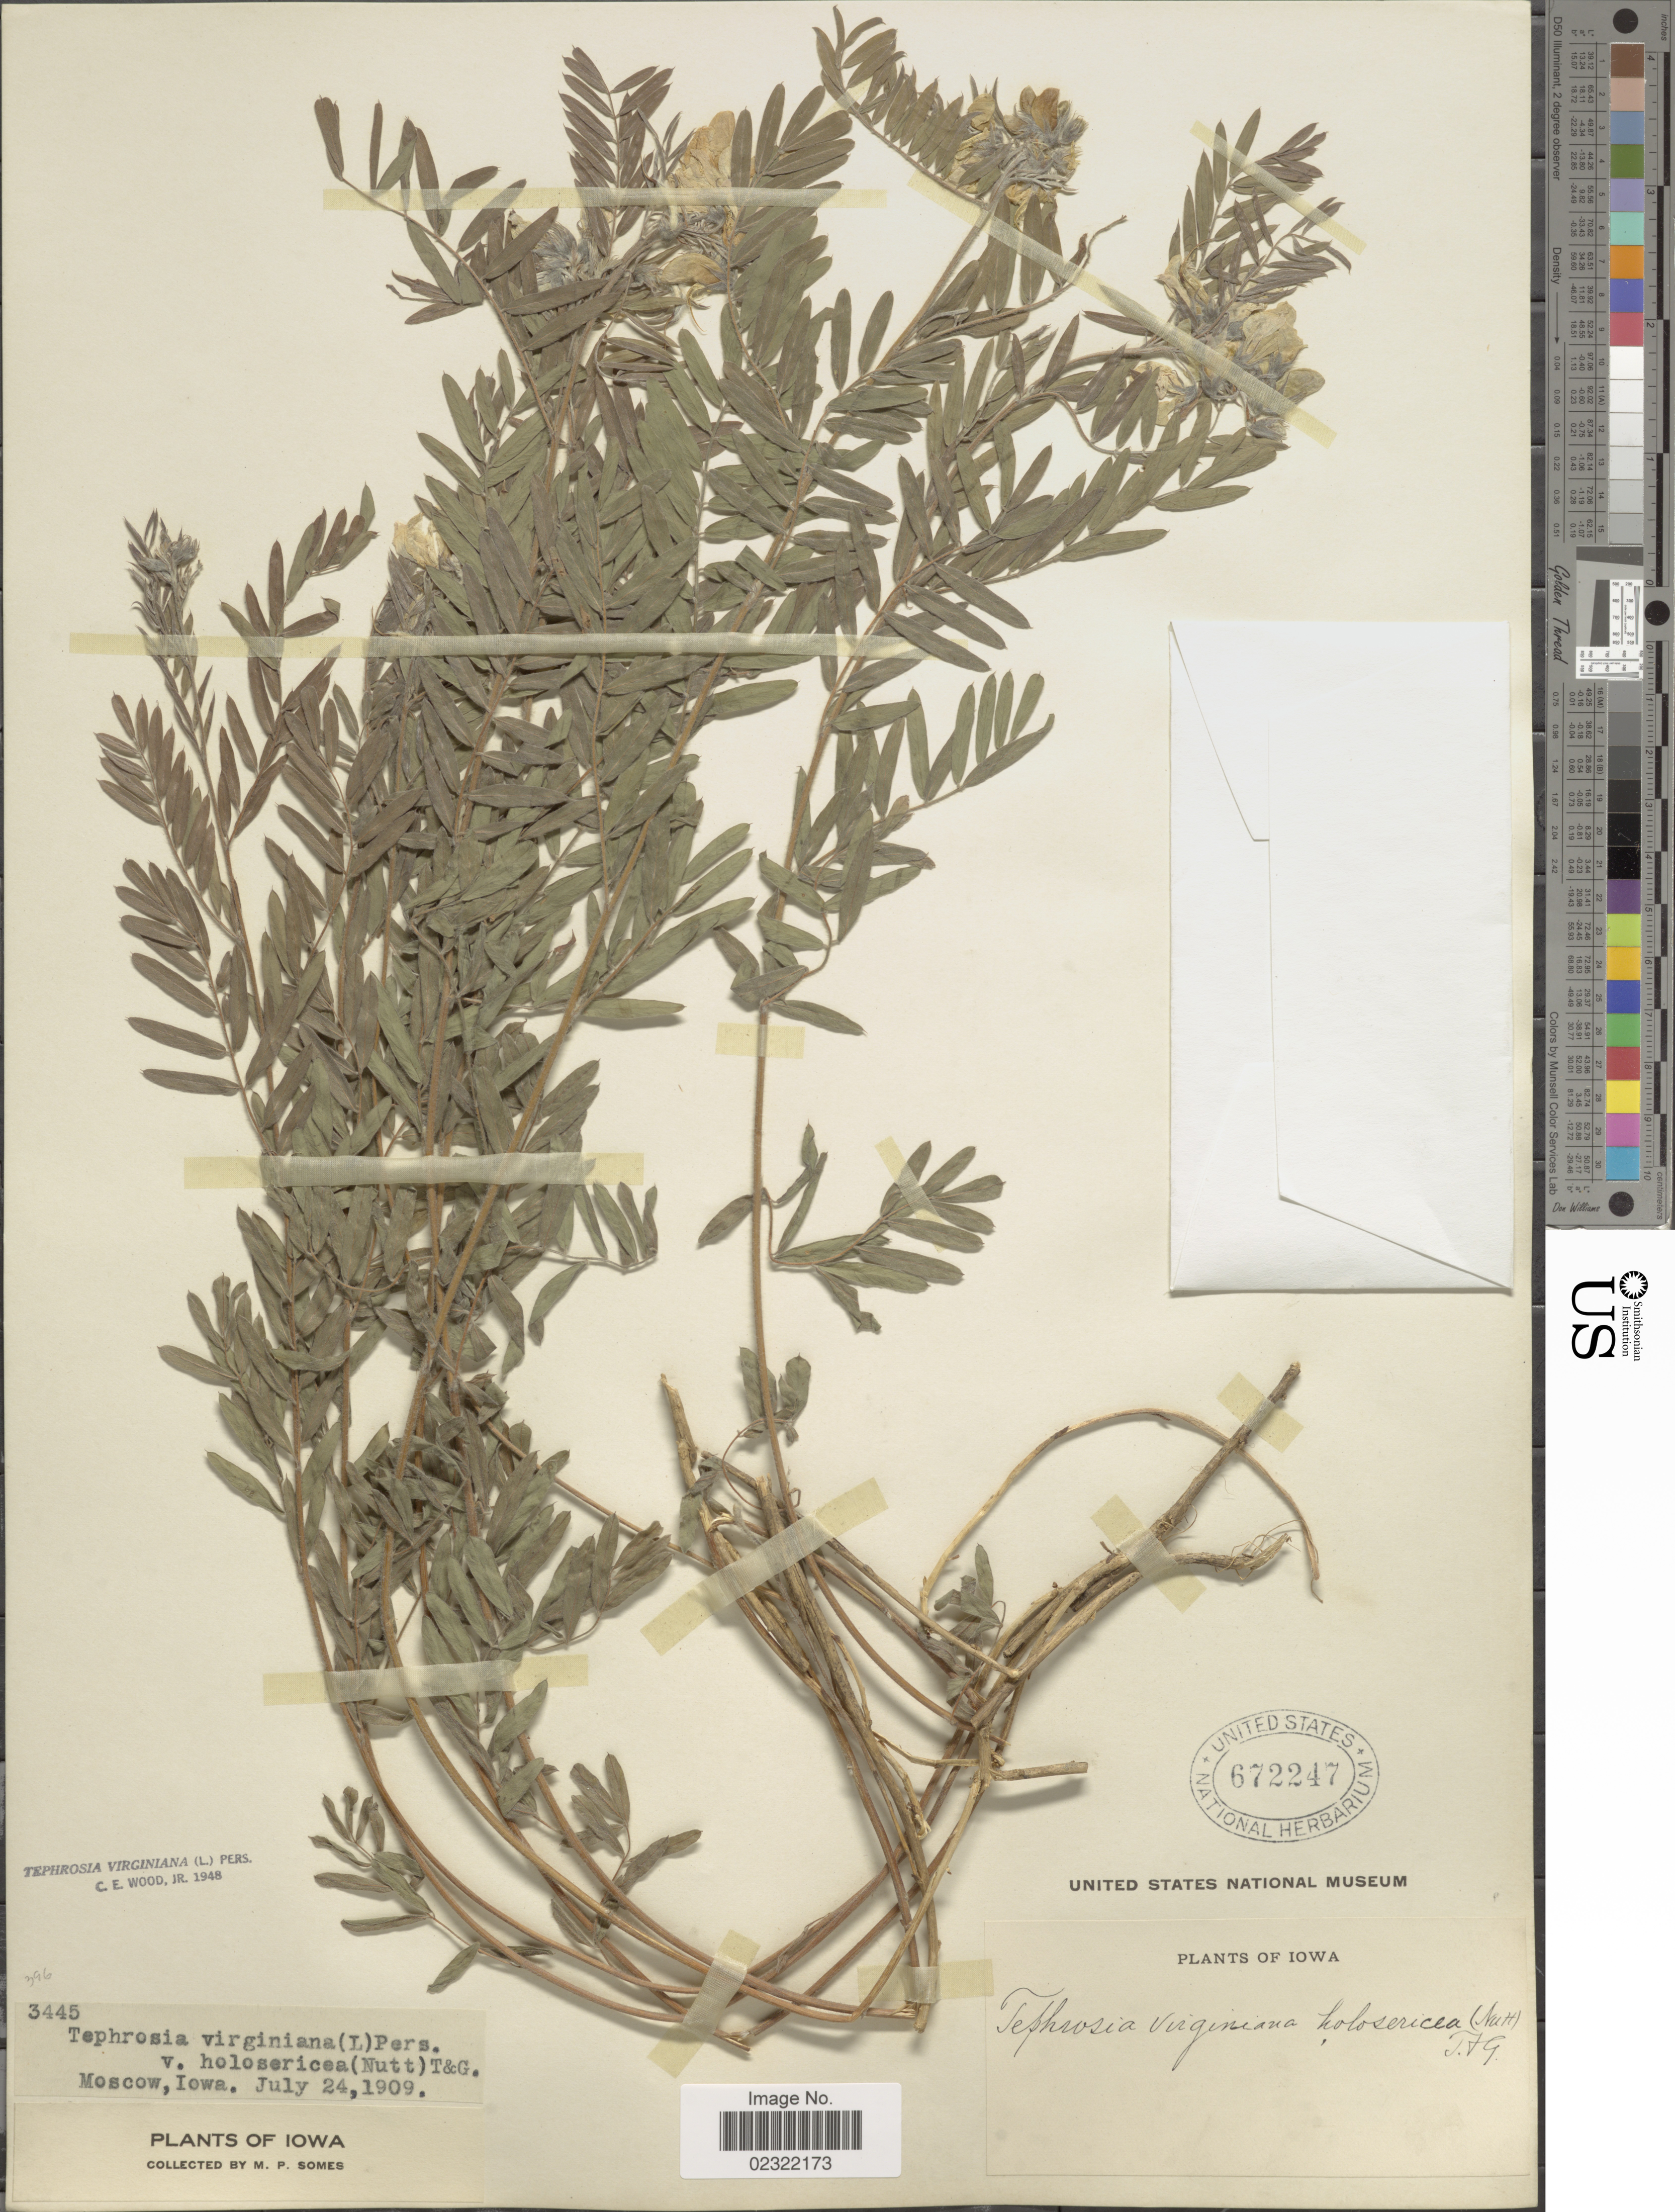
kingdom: Plantae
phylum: Tracheophyta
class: Magnoliopsida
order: Fabales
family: Fabaceae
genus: Tephrosia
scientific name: Tephrosia virginiana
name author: (L.) Pers.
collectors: M. Somes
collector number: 3445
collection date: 1909-07-24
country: United States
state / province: Iowa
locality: Moscow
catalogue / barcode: US 672247